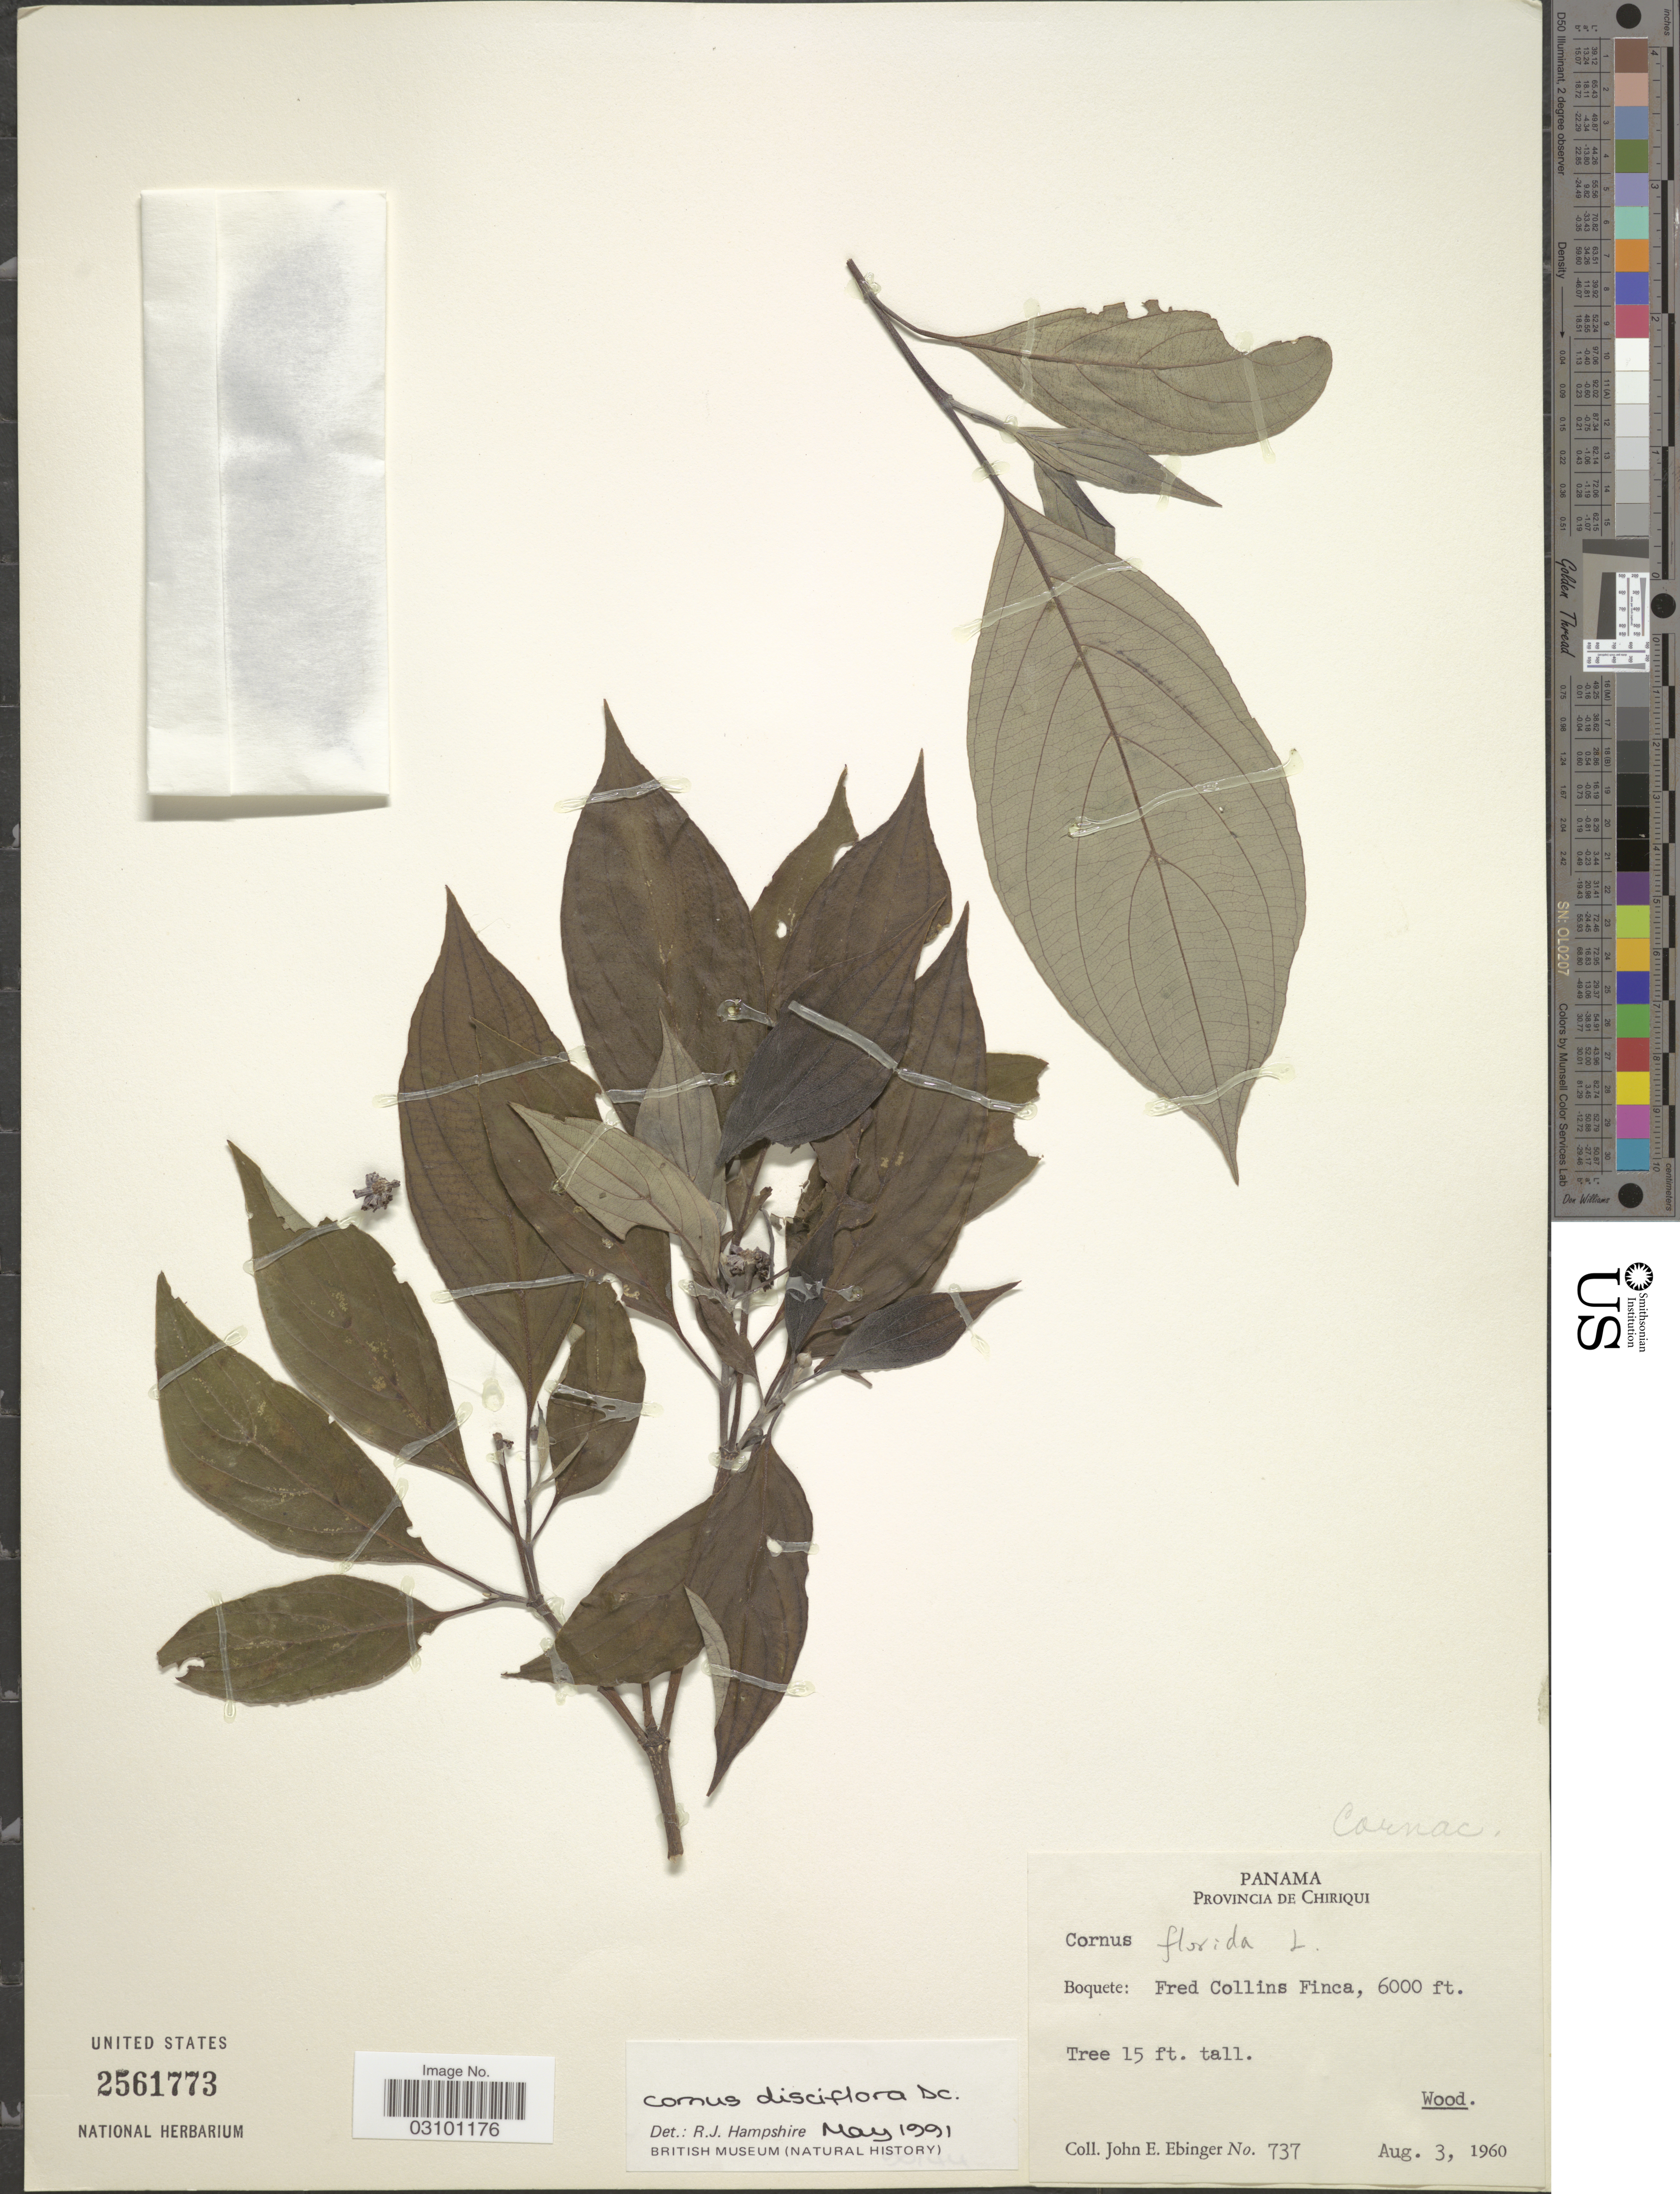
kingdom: Plantae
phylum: Tracheophyta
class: Magnoliopsida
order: Cornales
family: Cornaceae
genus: Cornus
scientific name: Cornus disciflora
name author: Moc. & Sessé ex DC.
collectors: J. Ebinger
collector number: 737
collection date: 1960-08-03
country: Panama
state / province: Chiriqui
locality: Boquete: Fred Collins Finca.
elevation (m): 1829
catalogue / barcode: US 2561773